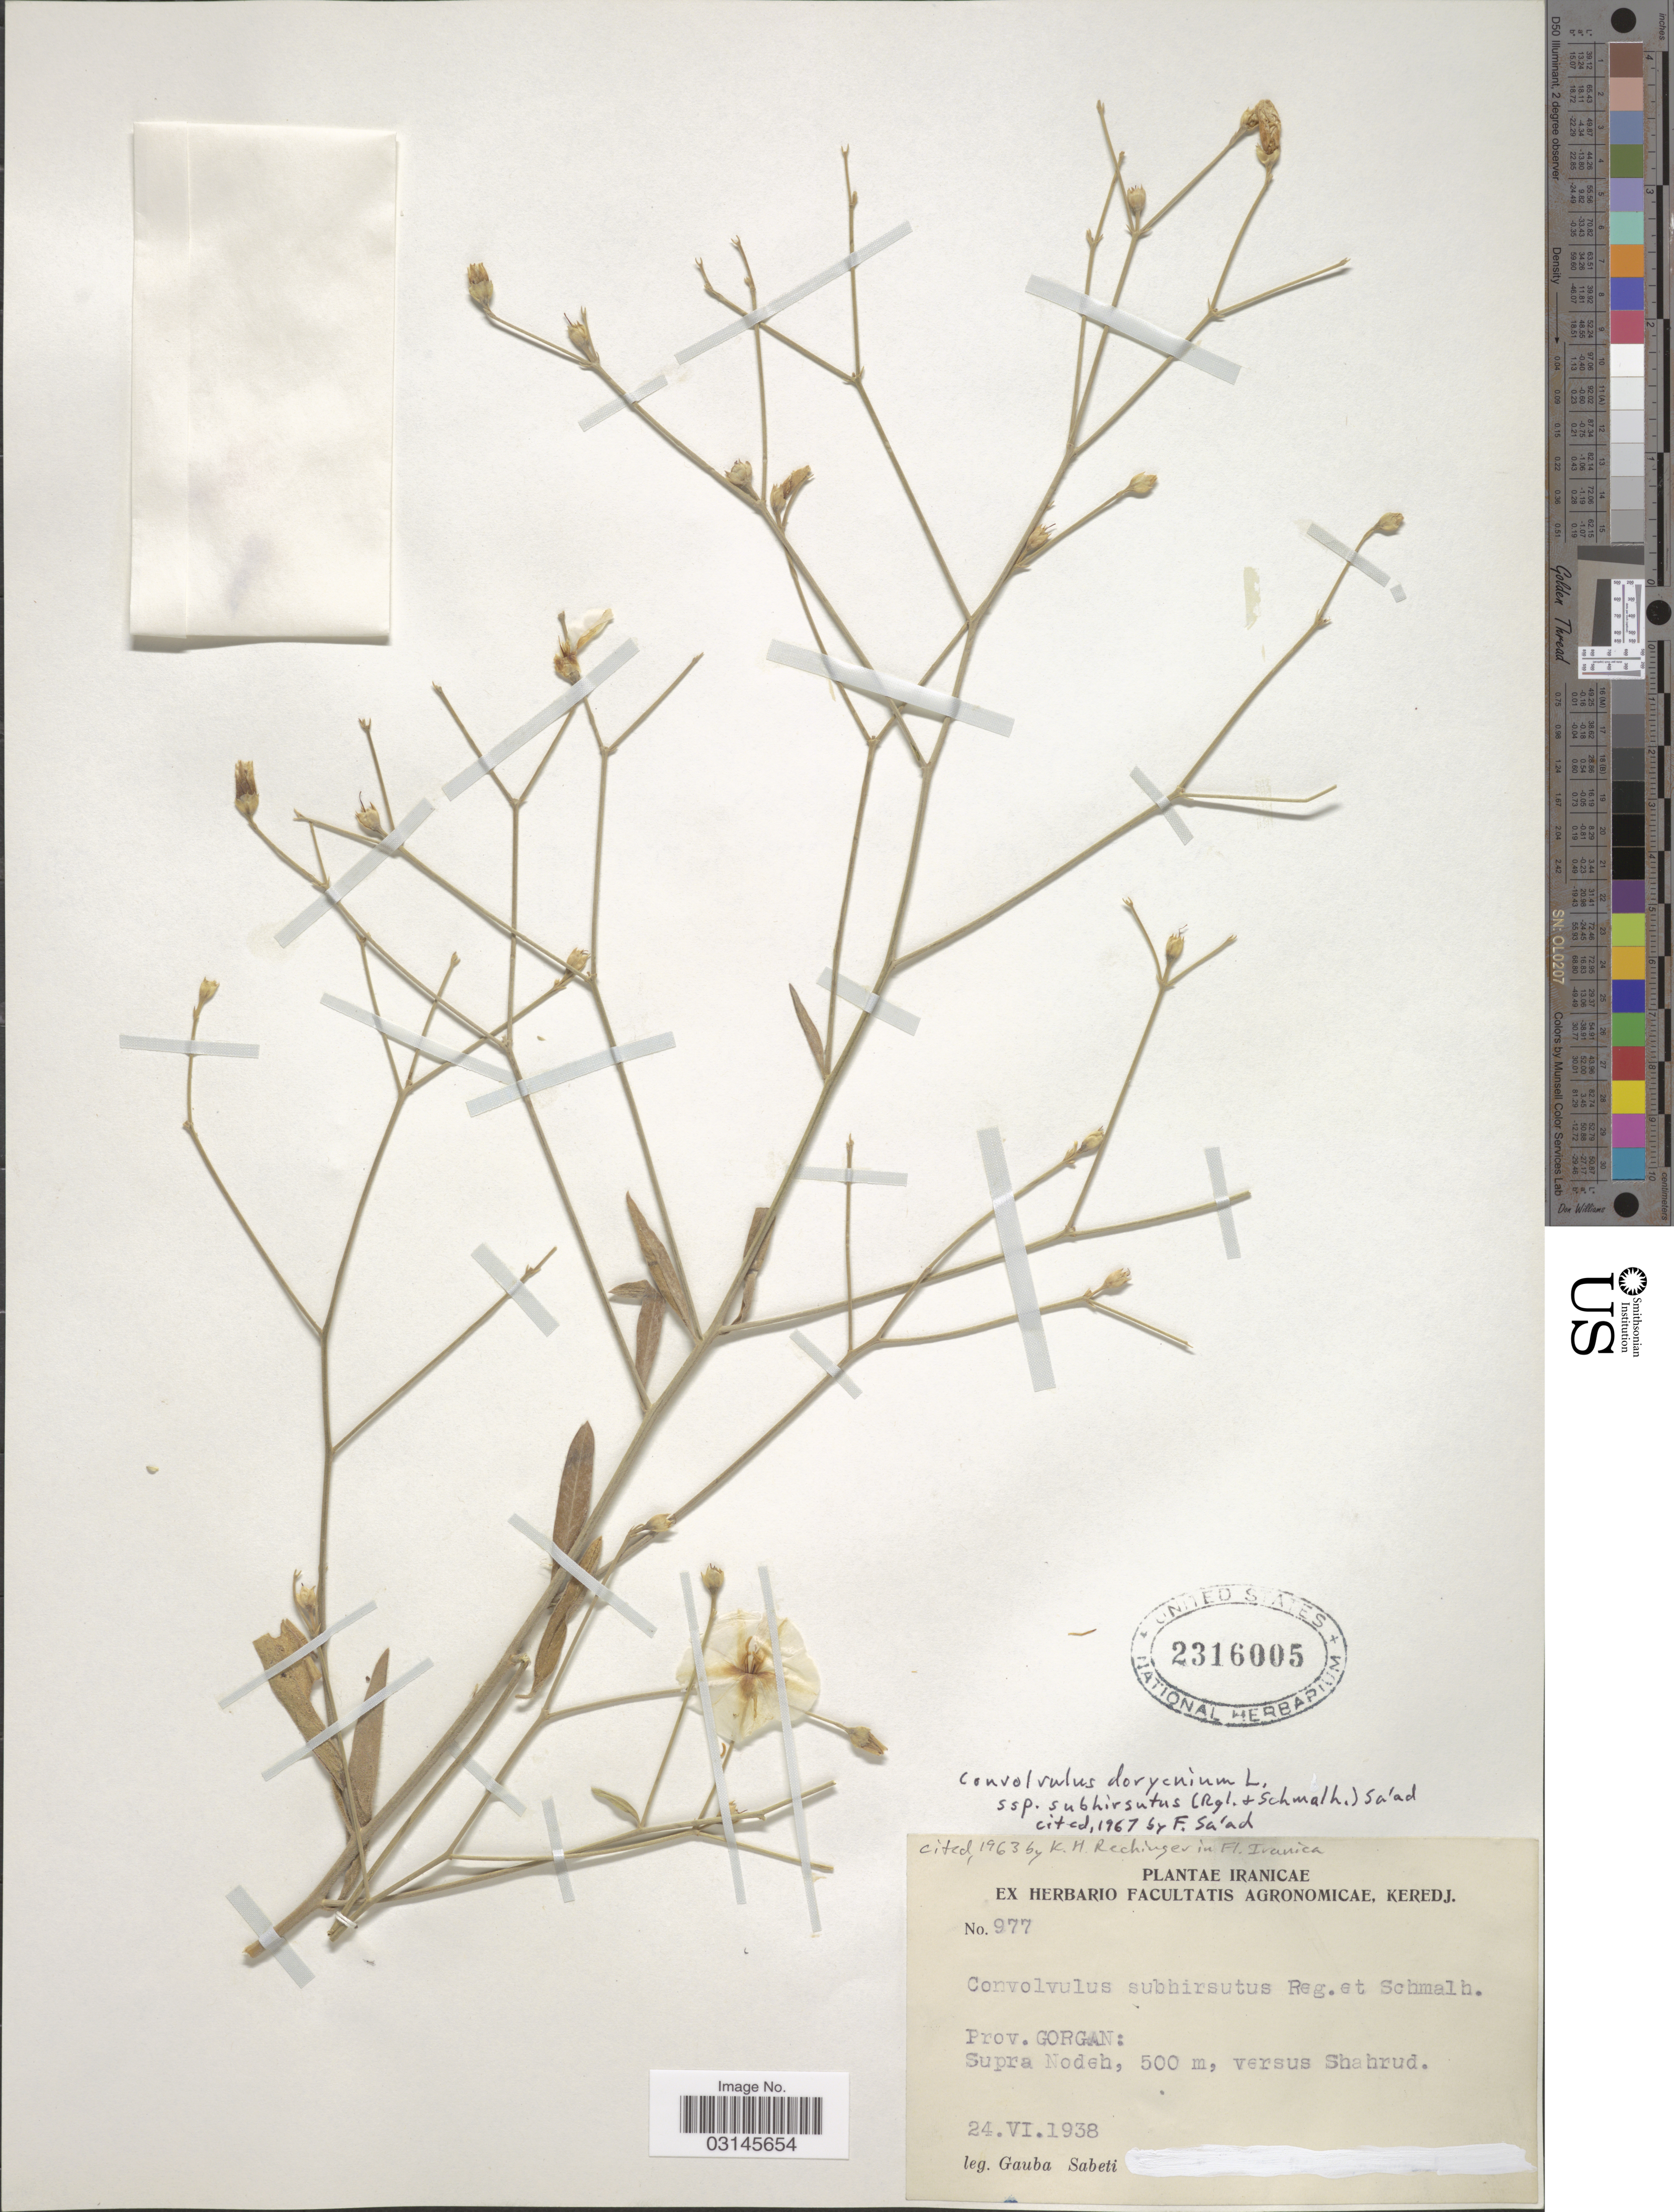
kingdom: Plantae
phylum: Tracheophyta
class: Magnoliopsida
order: Solanales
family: Convolvulaceae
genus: Convolvulus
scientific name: Convolvulus dorycnium subsp. subhirsutus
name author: (Regel & Schmalh.) Sa'ad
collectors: G. Sabeti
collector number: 977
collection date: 1938-06-24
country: Iran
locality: Prov. Gorgan. Supra Nodeh, versus Shahrud.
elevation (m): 500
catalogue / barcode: US 2316005